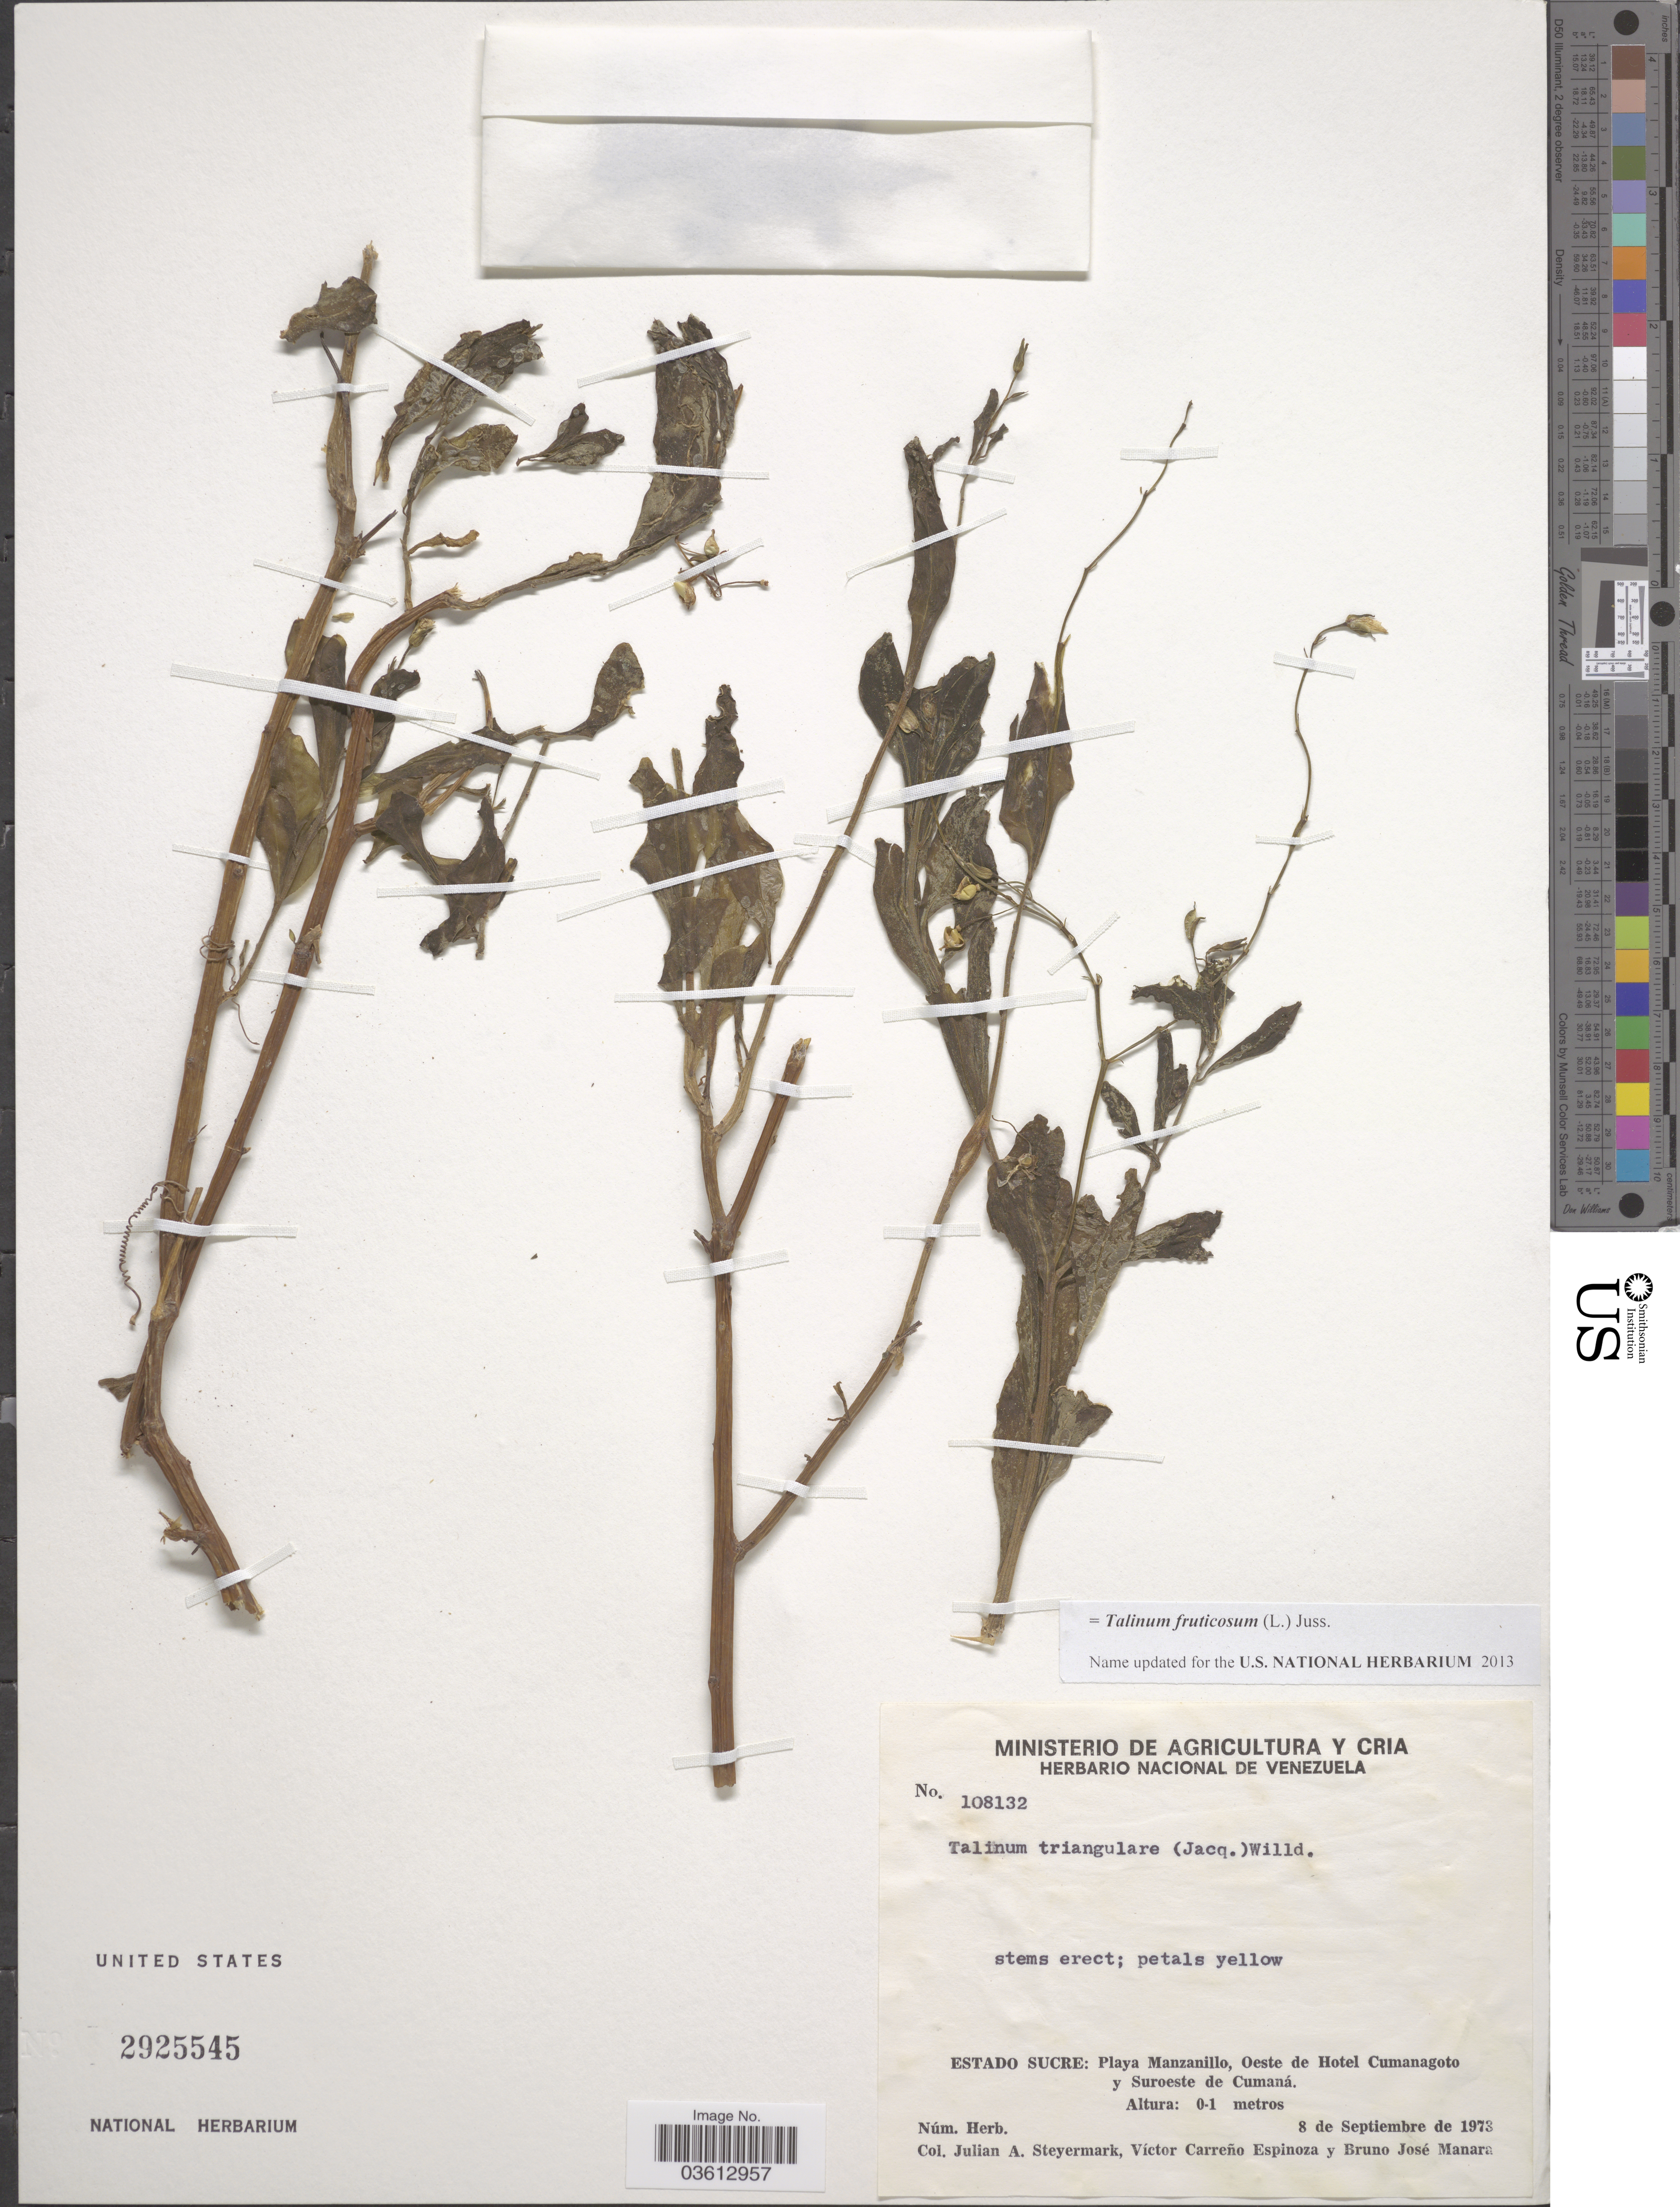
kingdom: Plantae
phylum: Tracheophyta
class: Magnoliopsida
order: Caryophyllales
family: Talinaceae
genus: Talinum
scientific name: Talinum fruticosum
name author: (L.) Juss.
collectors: J. Steyermark, V. Carreño E. & B. Manara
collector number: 108132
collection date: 1973-09-08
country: Venezuela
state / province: Sucre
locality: Playa Manzanillo, Oeste de Hotel Cumanagoto y Suroeste de Cumaná.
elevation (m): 0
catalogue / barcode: US 2925545